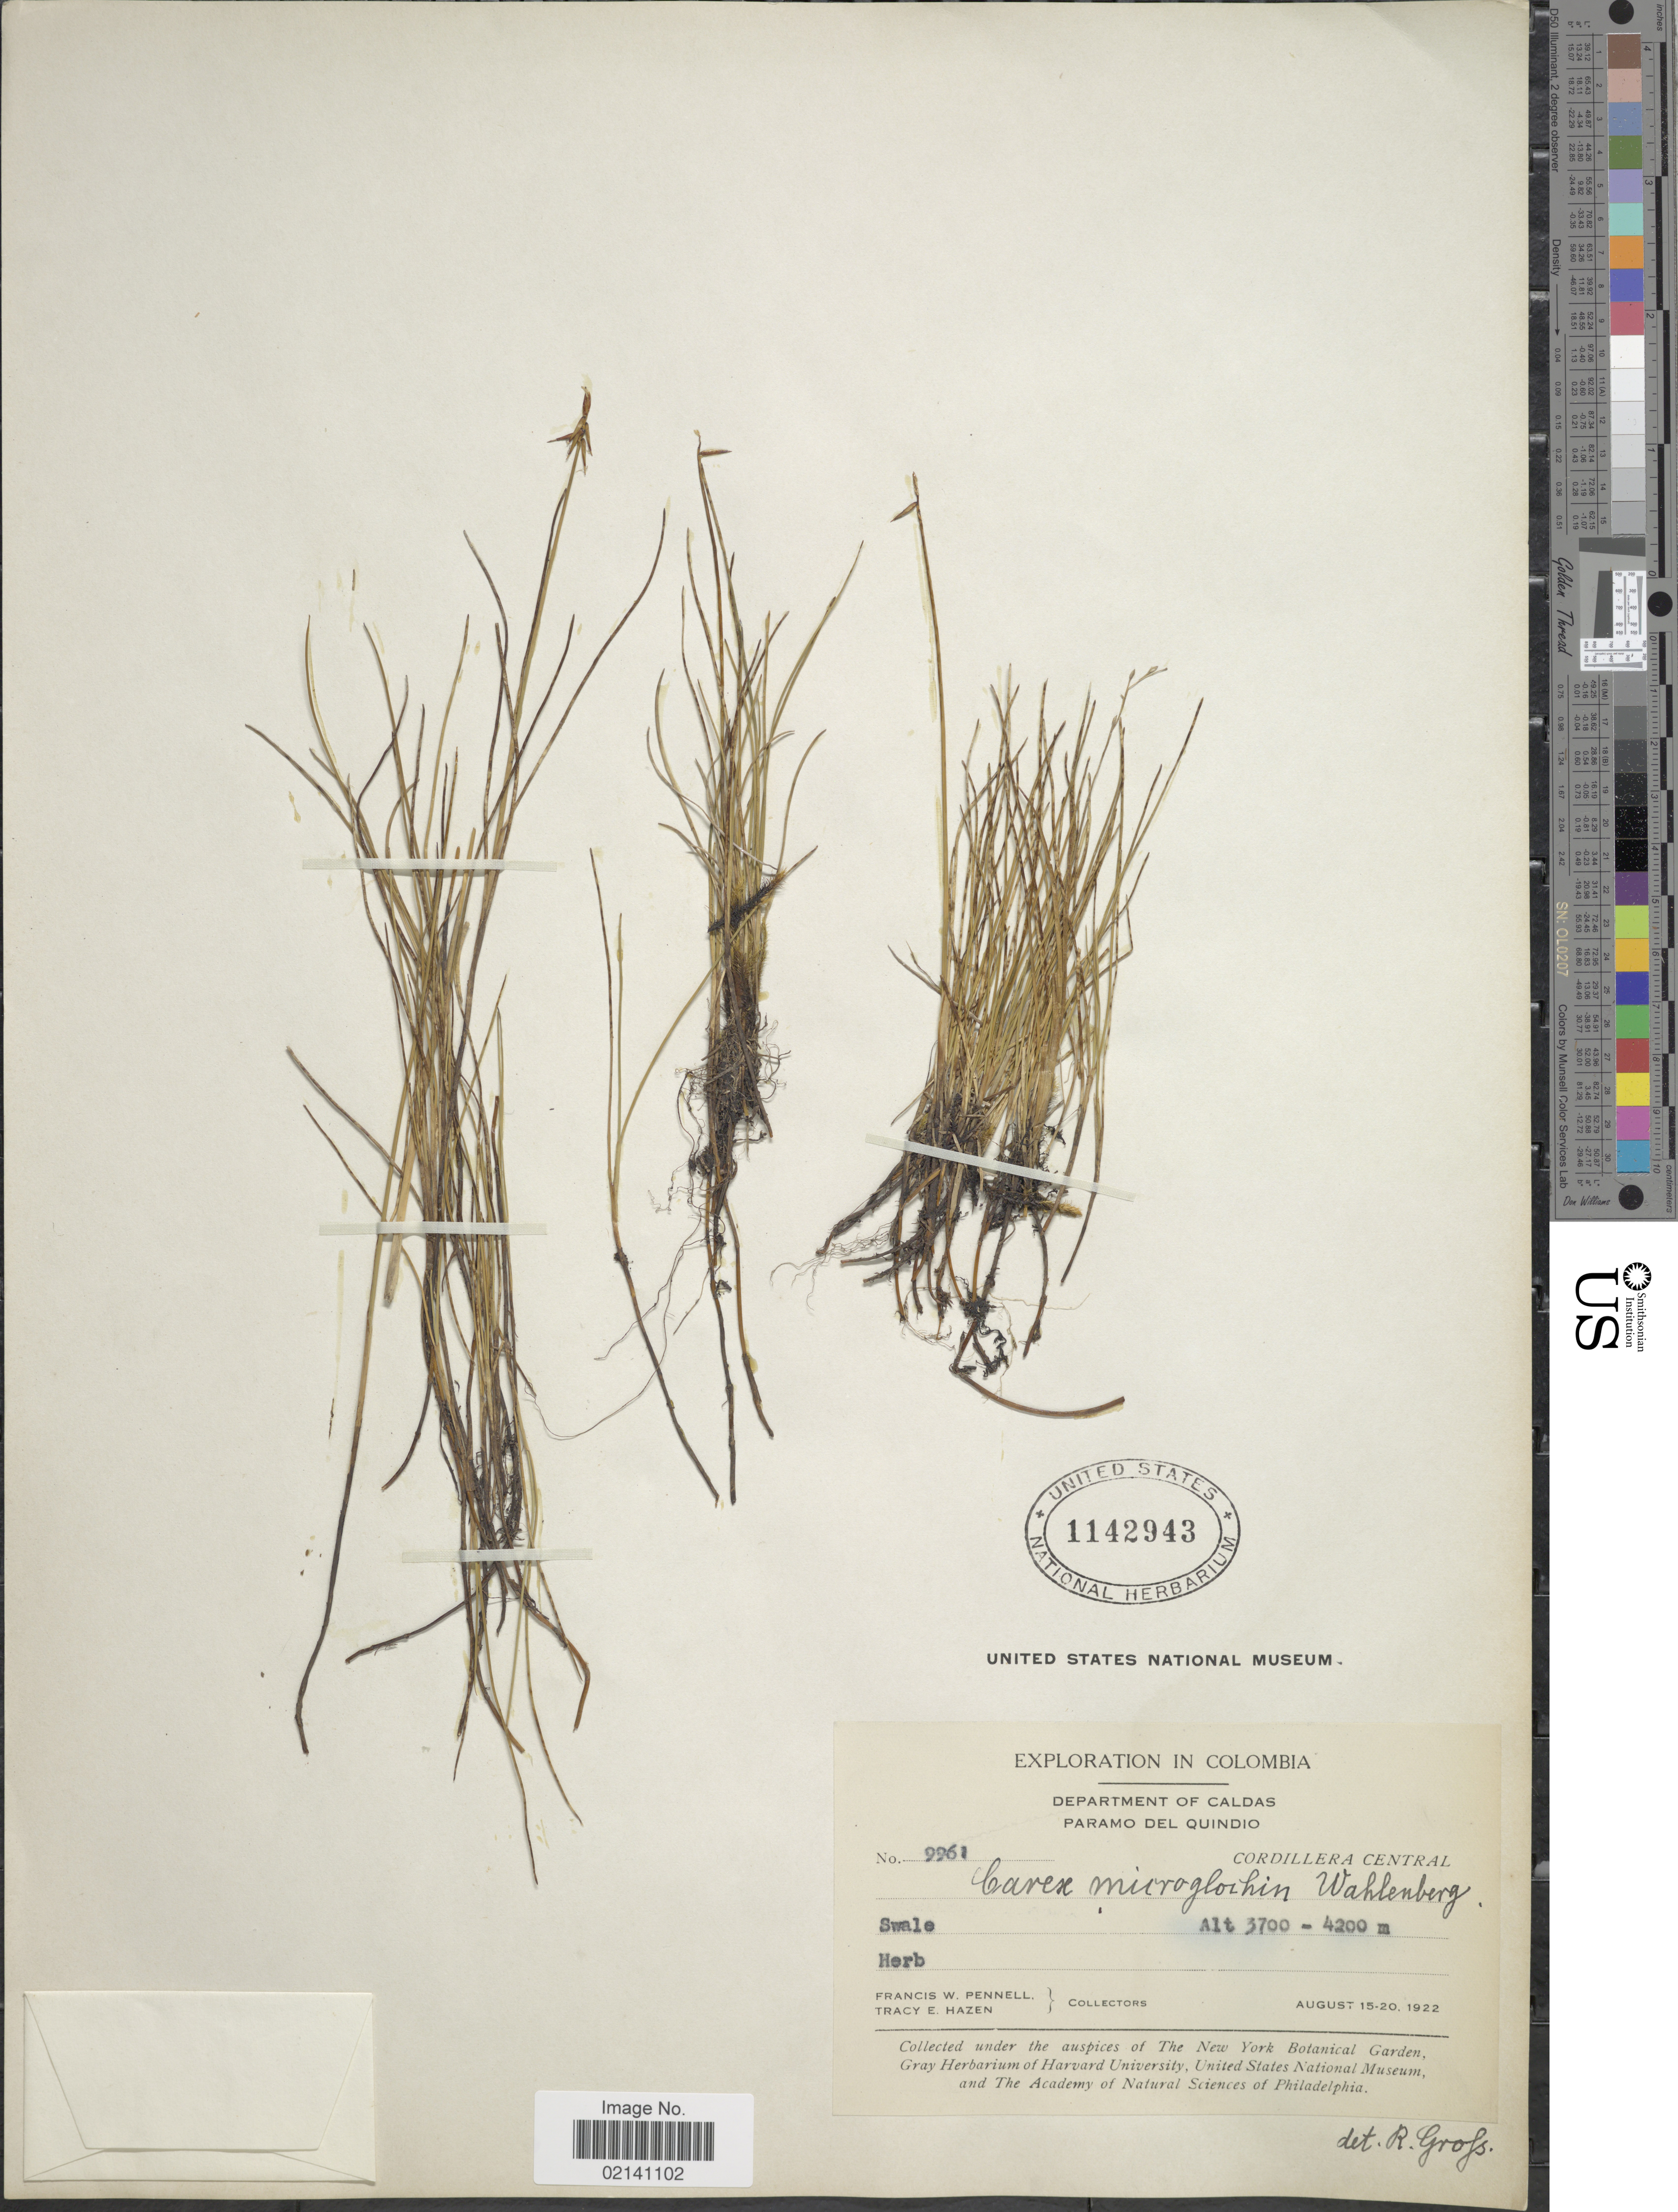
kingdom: Plantae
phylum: Tracheophyta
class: Liliopsida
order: Poales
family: Cyperaceae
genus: Carex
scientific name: Carex camptoglochin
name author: V.I. Krecz.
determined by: Jimnéz-Mejias, Pedro, (UPOS), Universidad Pablo de Olavide (SPAIN)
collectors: F. W. Pennell & T. E. Hazen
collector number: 2261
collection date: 1922-08-15/1922-08-20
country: Colombia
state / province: Caldas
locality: Department of Caldas, Paramo del Quindio, Cordillera Central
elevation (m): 3700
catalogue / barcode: US 1142943